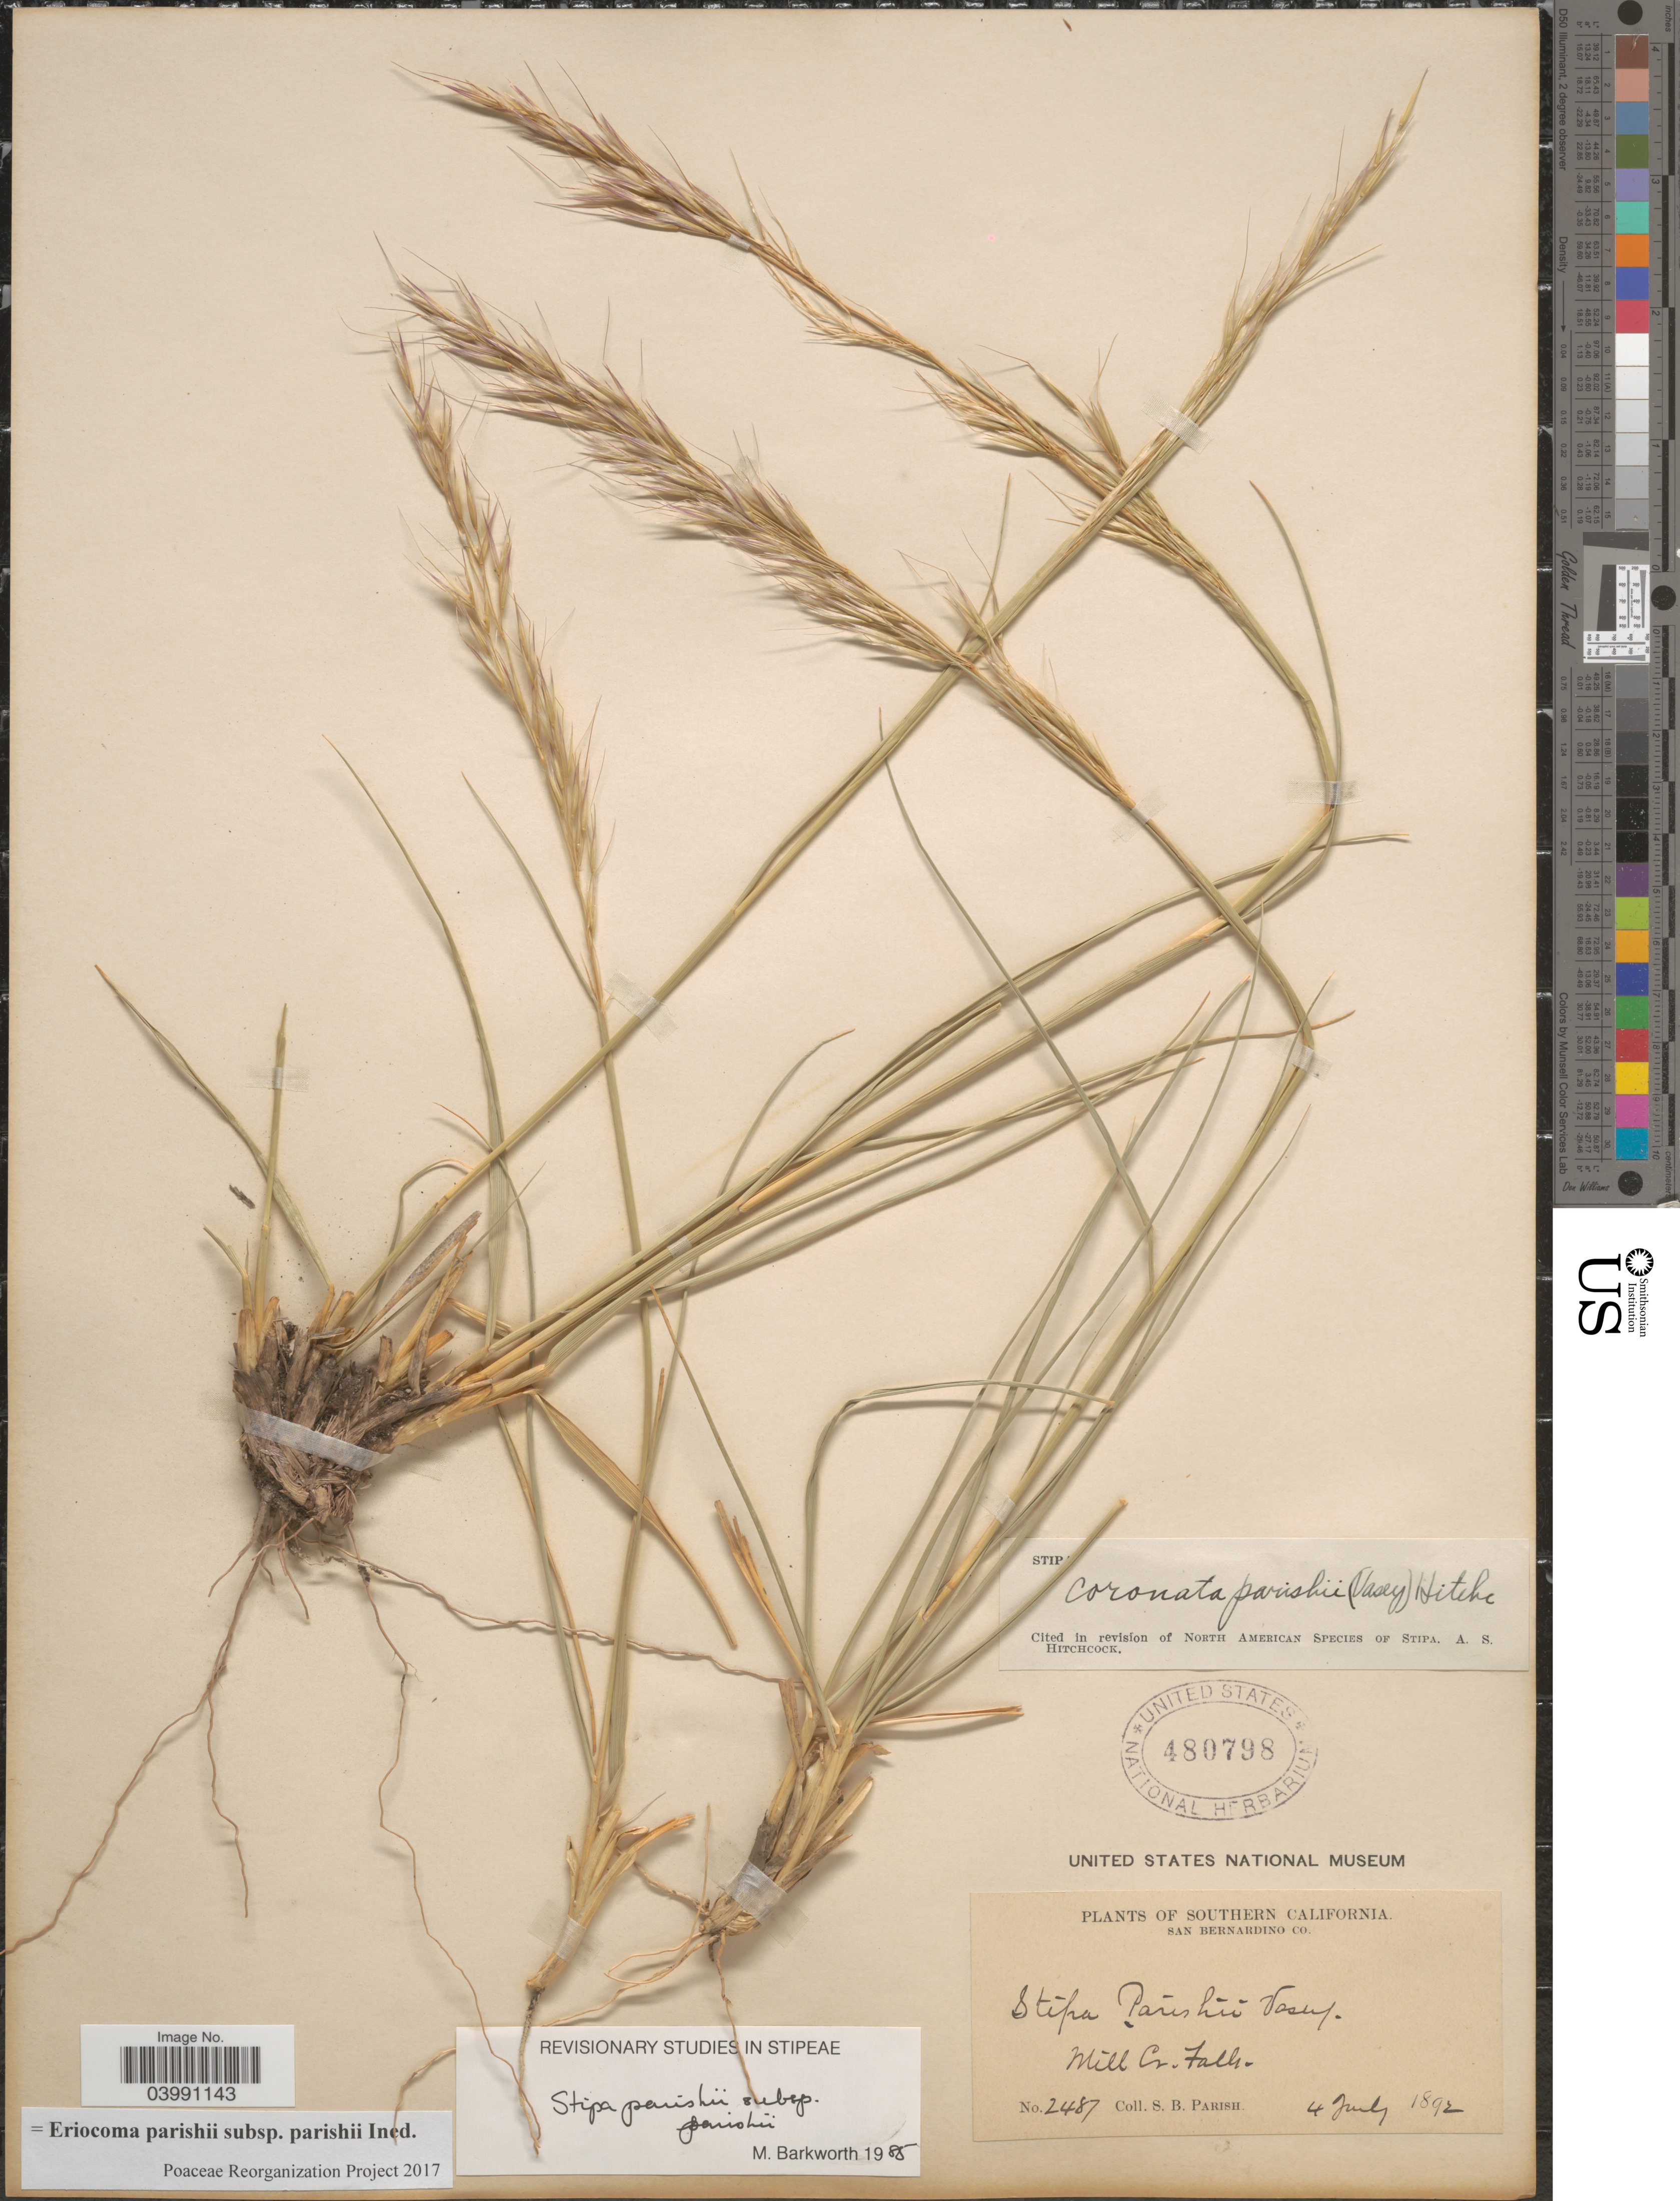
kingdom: Plantae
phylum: Tracheophyta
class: Liliopsida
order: Poales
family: Poaceae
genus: Eriocoma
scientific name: Eriocoma parishii subsp. parishii ined.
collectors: S. B. Parish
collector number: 2487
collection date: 1892-07-04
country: United States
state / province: California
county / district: San Bernardino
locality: Southern California. San Bernardino Co. Mill Cr. Falls.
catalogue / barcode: US 480798